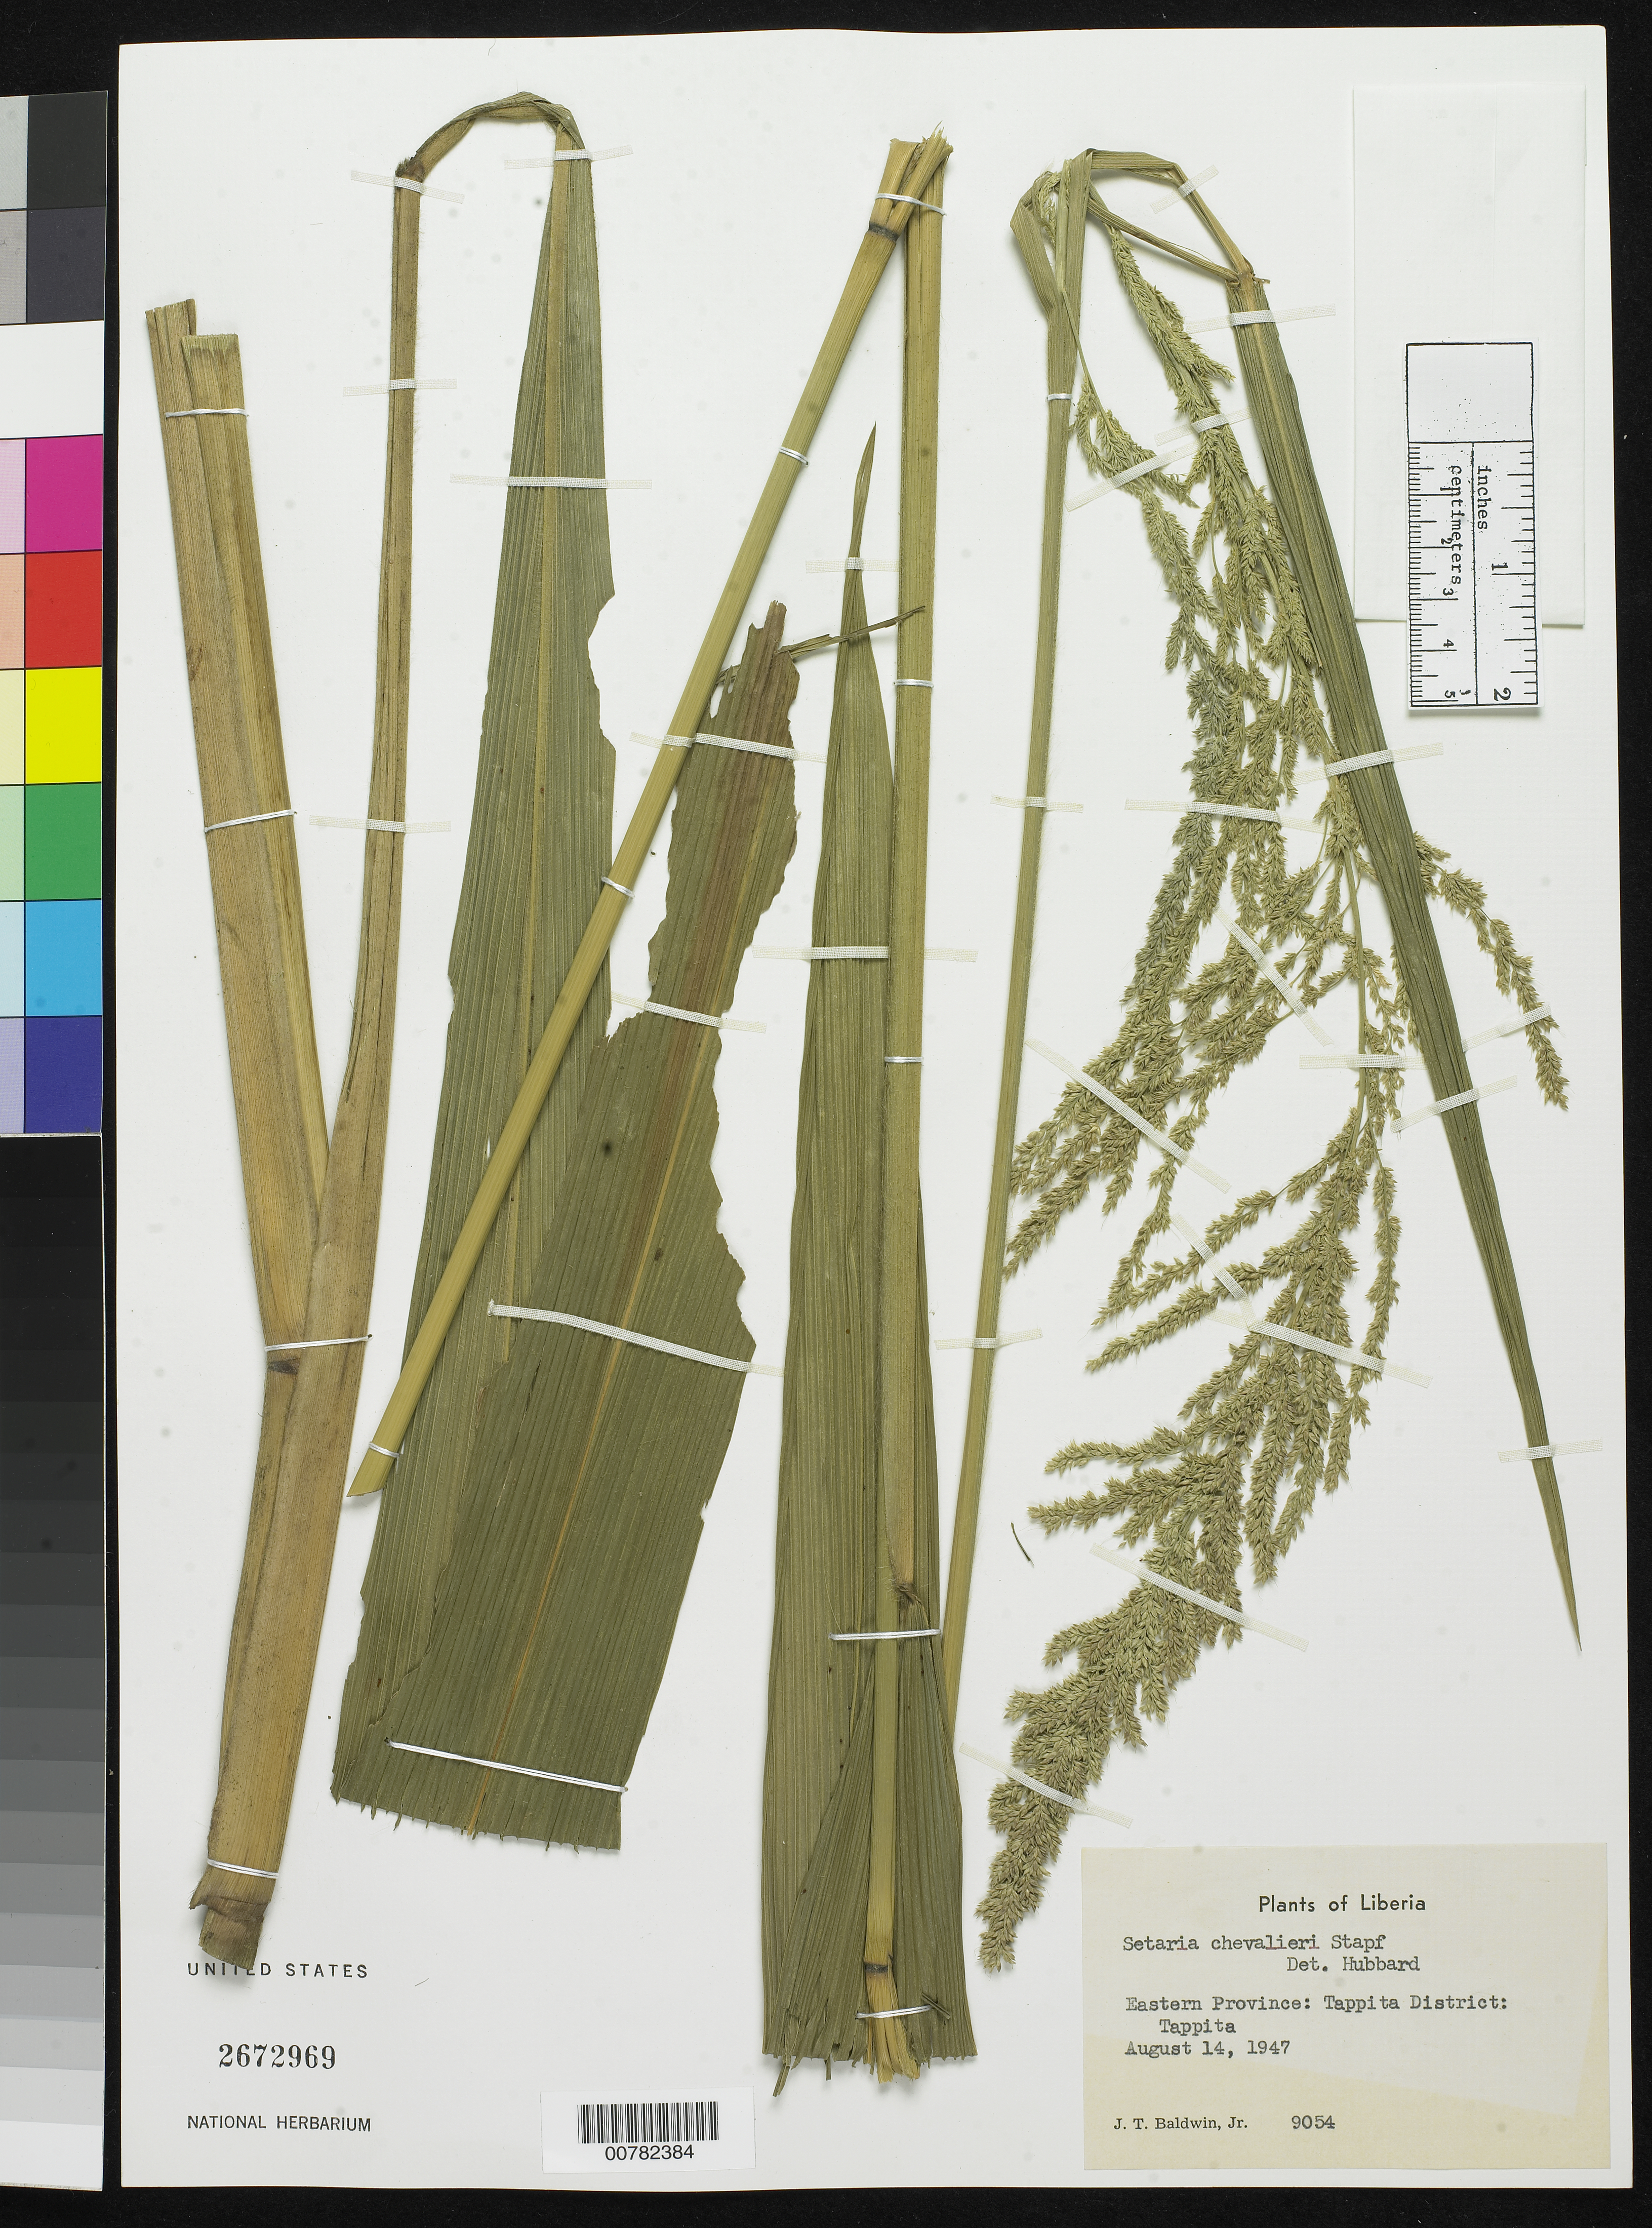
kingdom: Plantae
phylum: Tracheophyta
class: Liliopsida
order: Poales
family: Poaceae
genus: Setaria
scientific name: Setaria chevalieri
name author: Stapf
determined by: Hubbard, C. E.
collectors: J. T. Baldwin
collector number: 9054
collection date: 1947-08-14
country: Liberia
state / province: Nimba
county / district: Tappita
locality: Tappita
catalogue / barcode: US 2672969